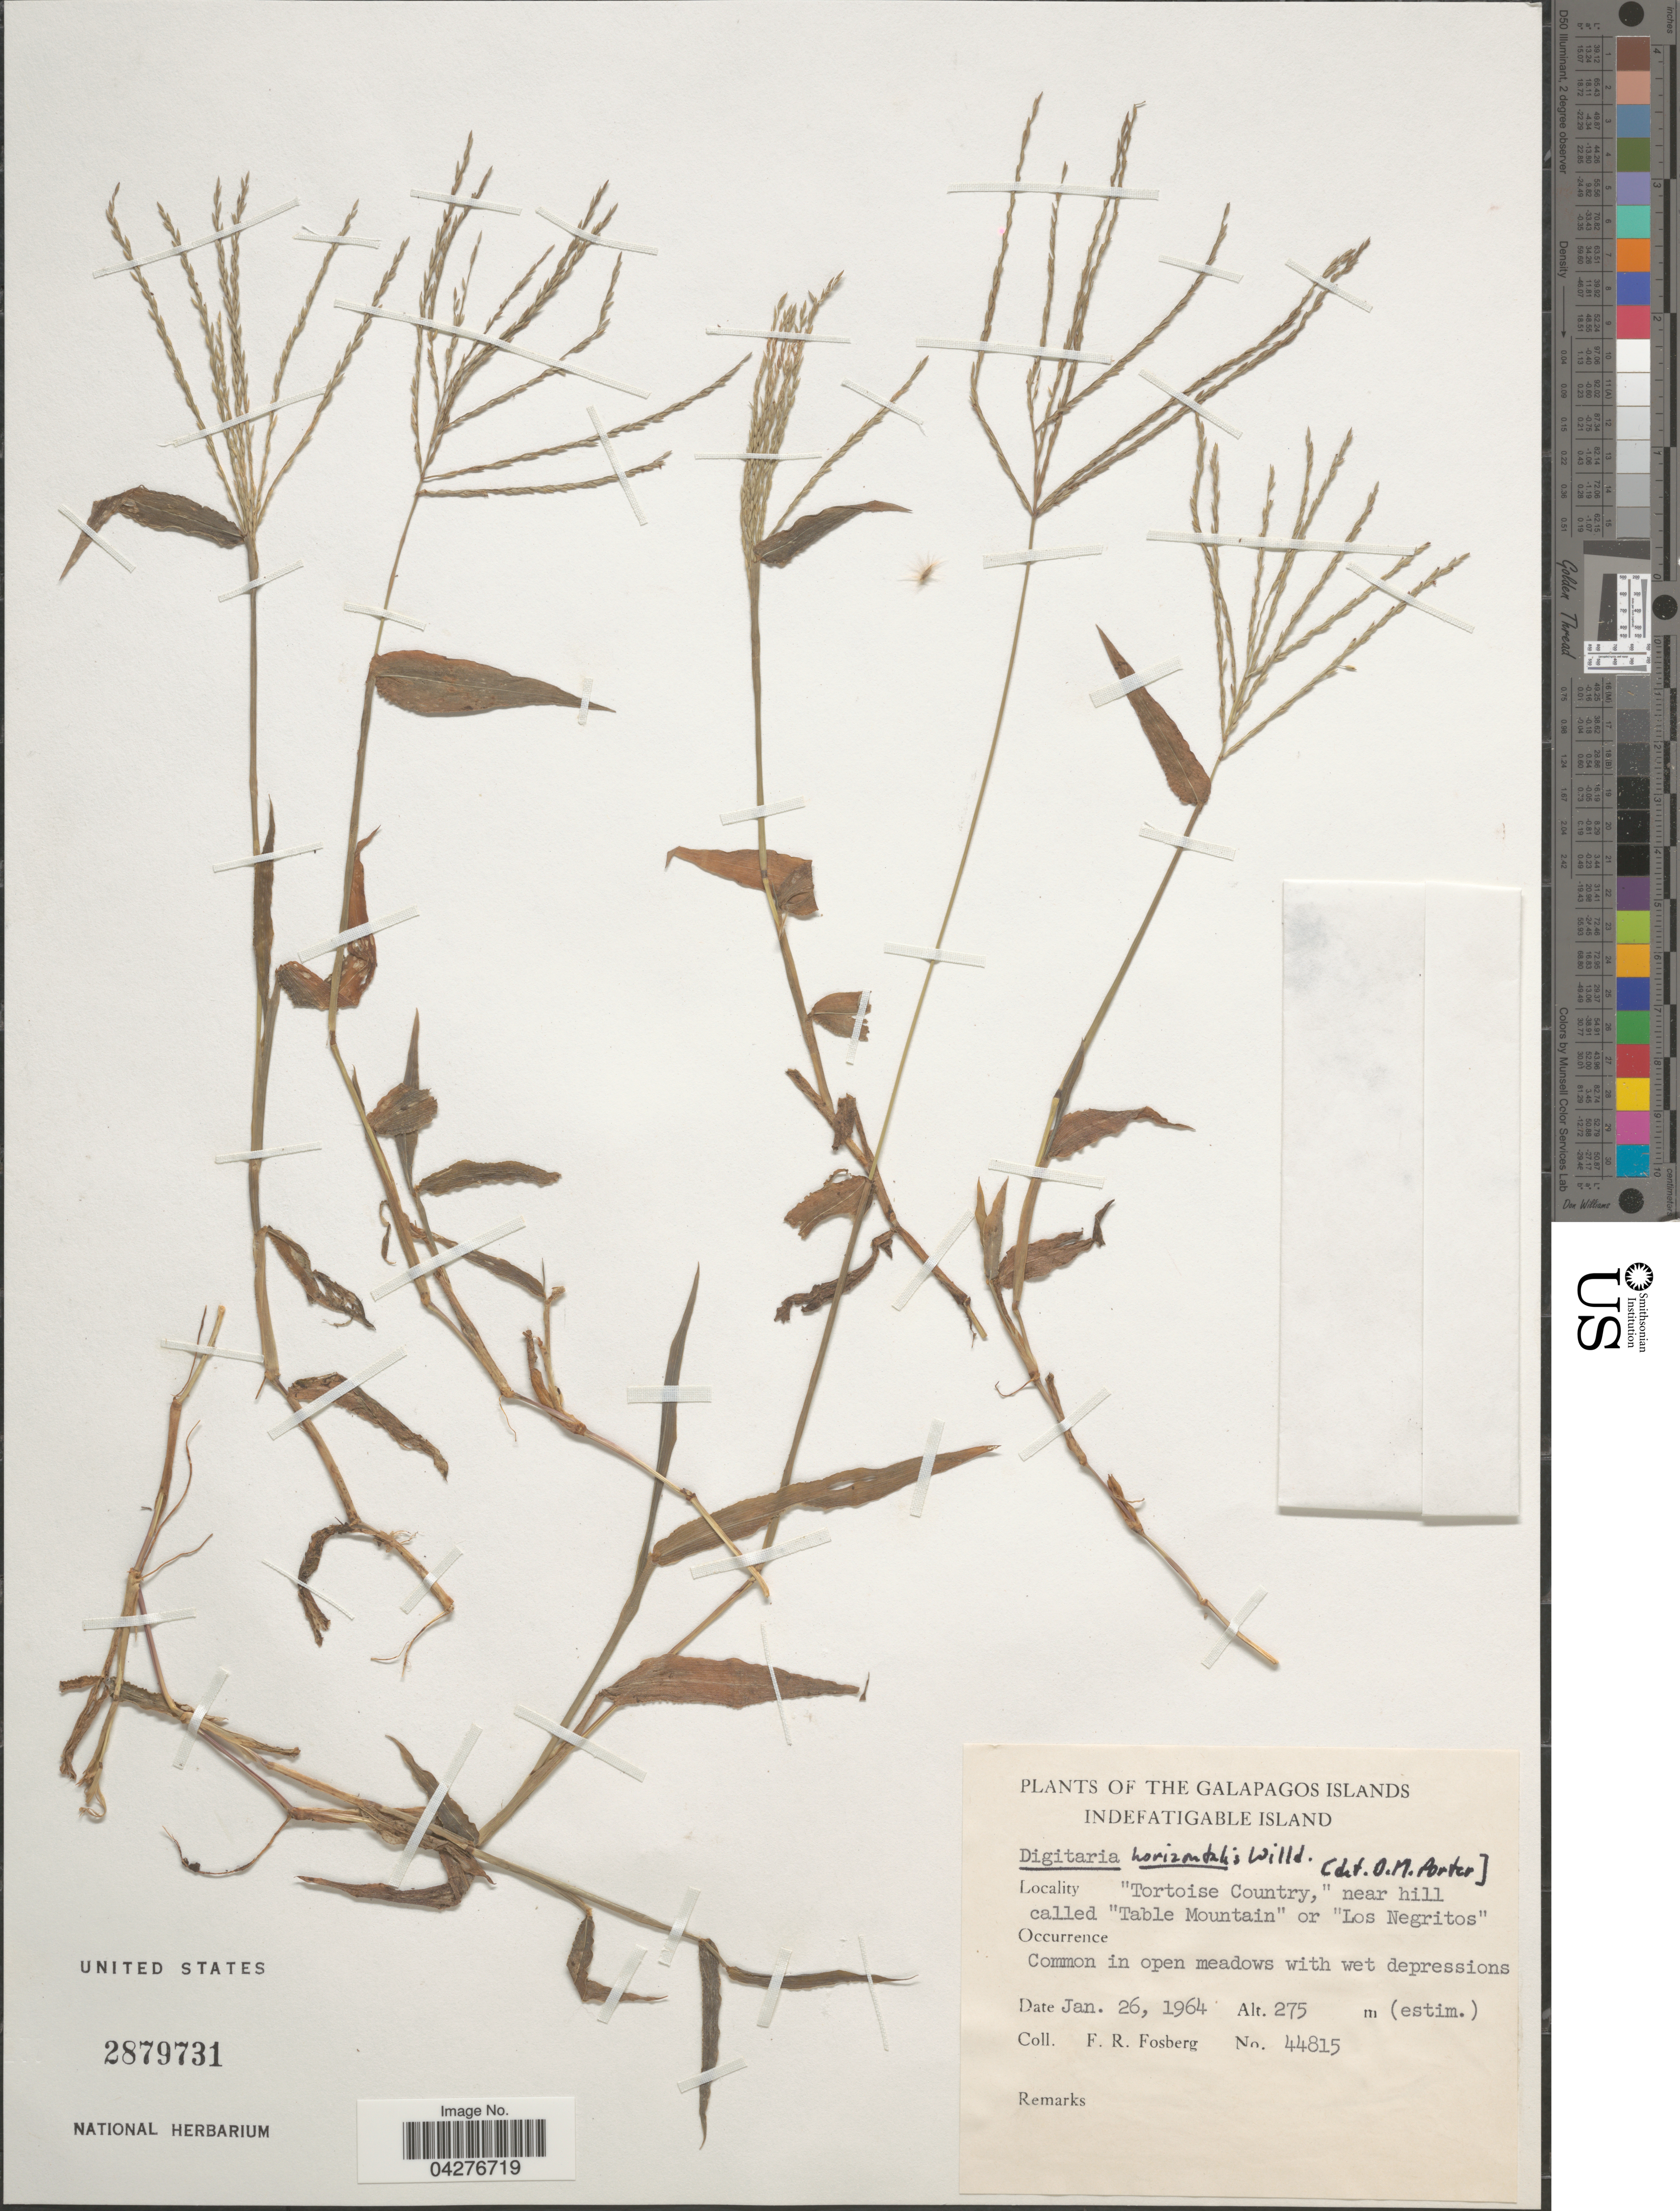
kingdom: Plantae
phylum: Tracheophyta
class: Liliopsida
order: Poales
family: Poaceae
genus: Digitaria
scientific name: Digitaria horizontalis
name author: Willd.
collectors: F. R. Fosberg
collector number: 44815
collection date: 1964-01-26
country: Ecuador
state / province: Colón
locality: Galapagos Islands. Indefatigable Island. "Tortoise Country," near hill called "Table Mountain" or "Los Negritos". Common in open meadows.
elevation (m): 275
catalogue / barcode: US 2879731